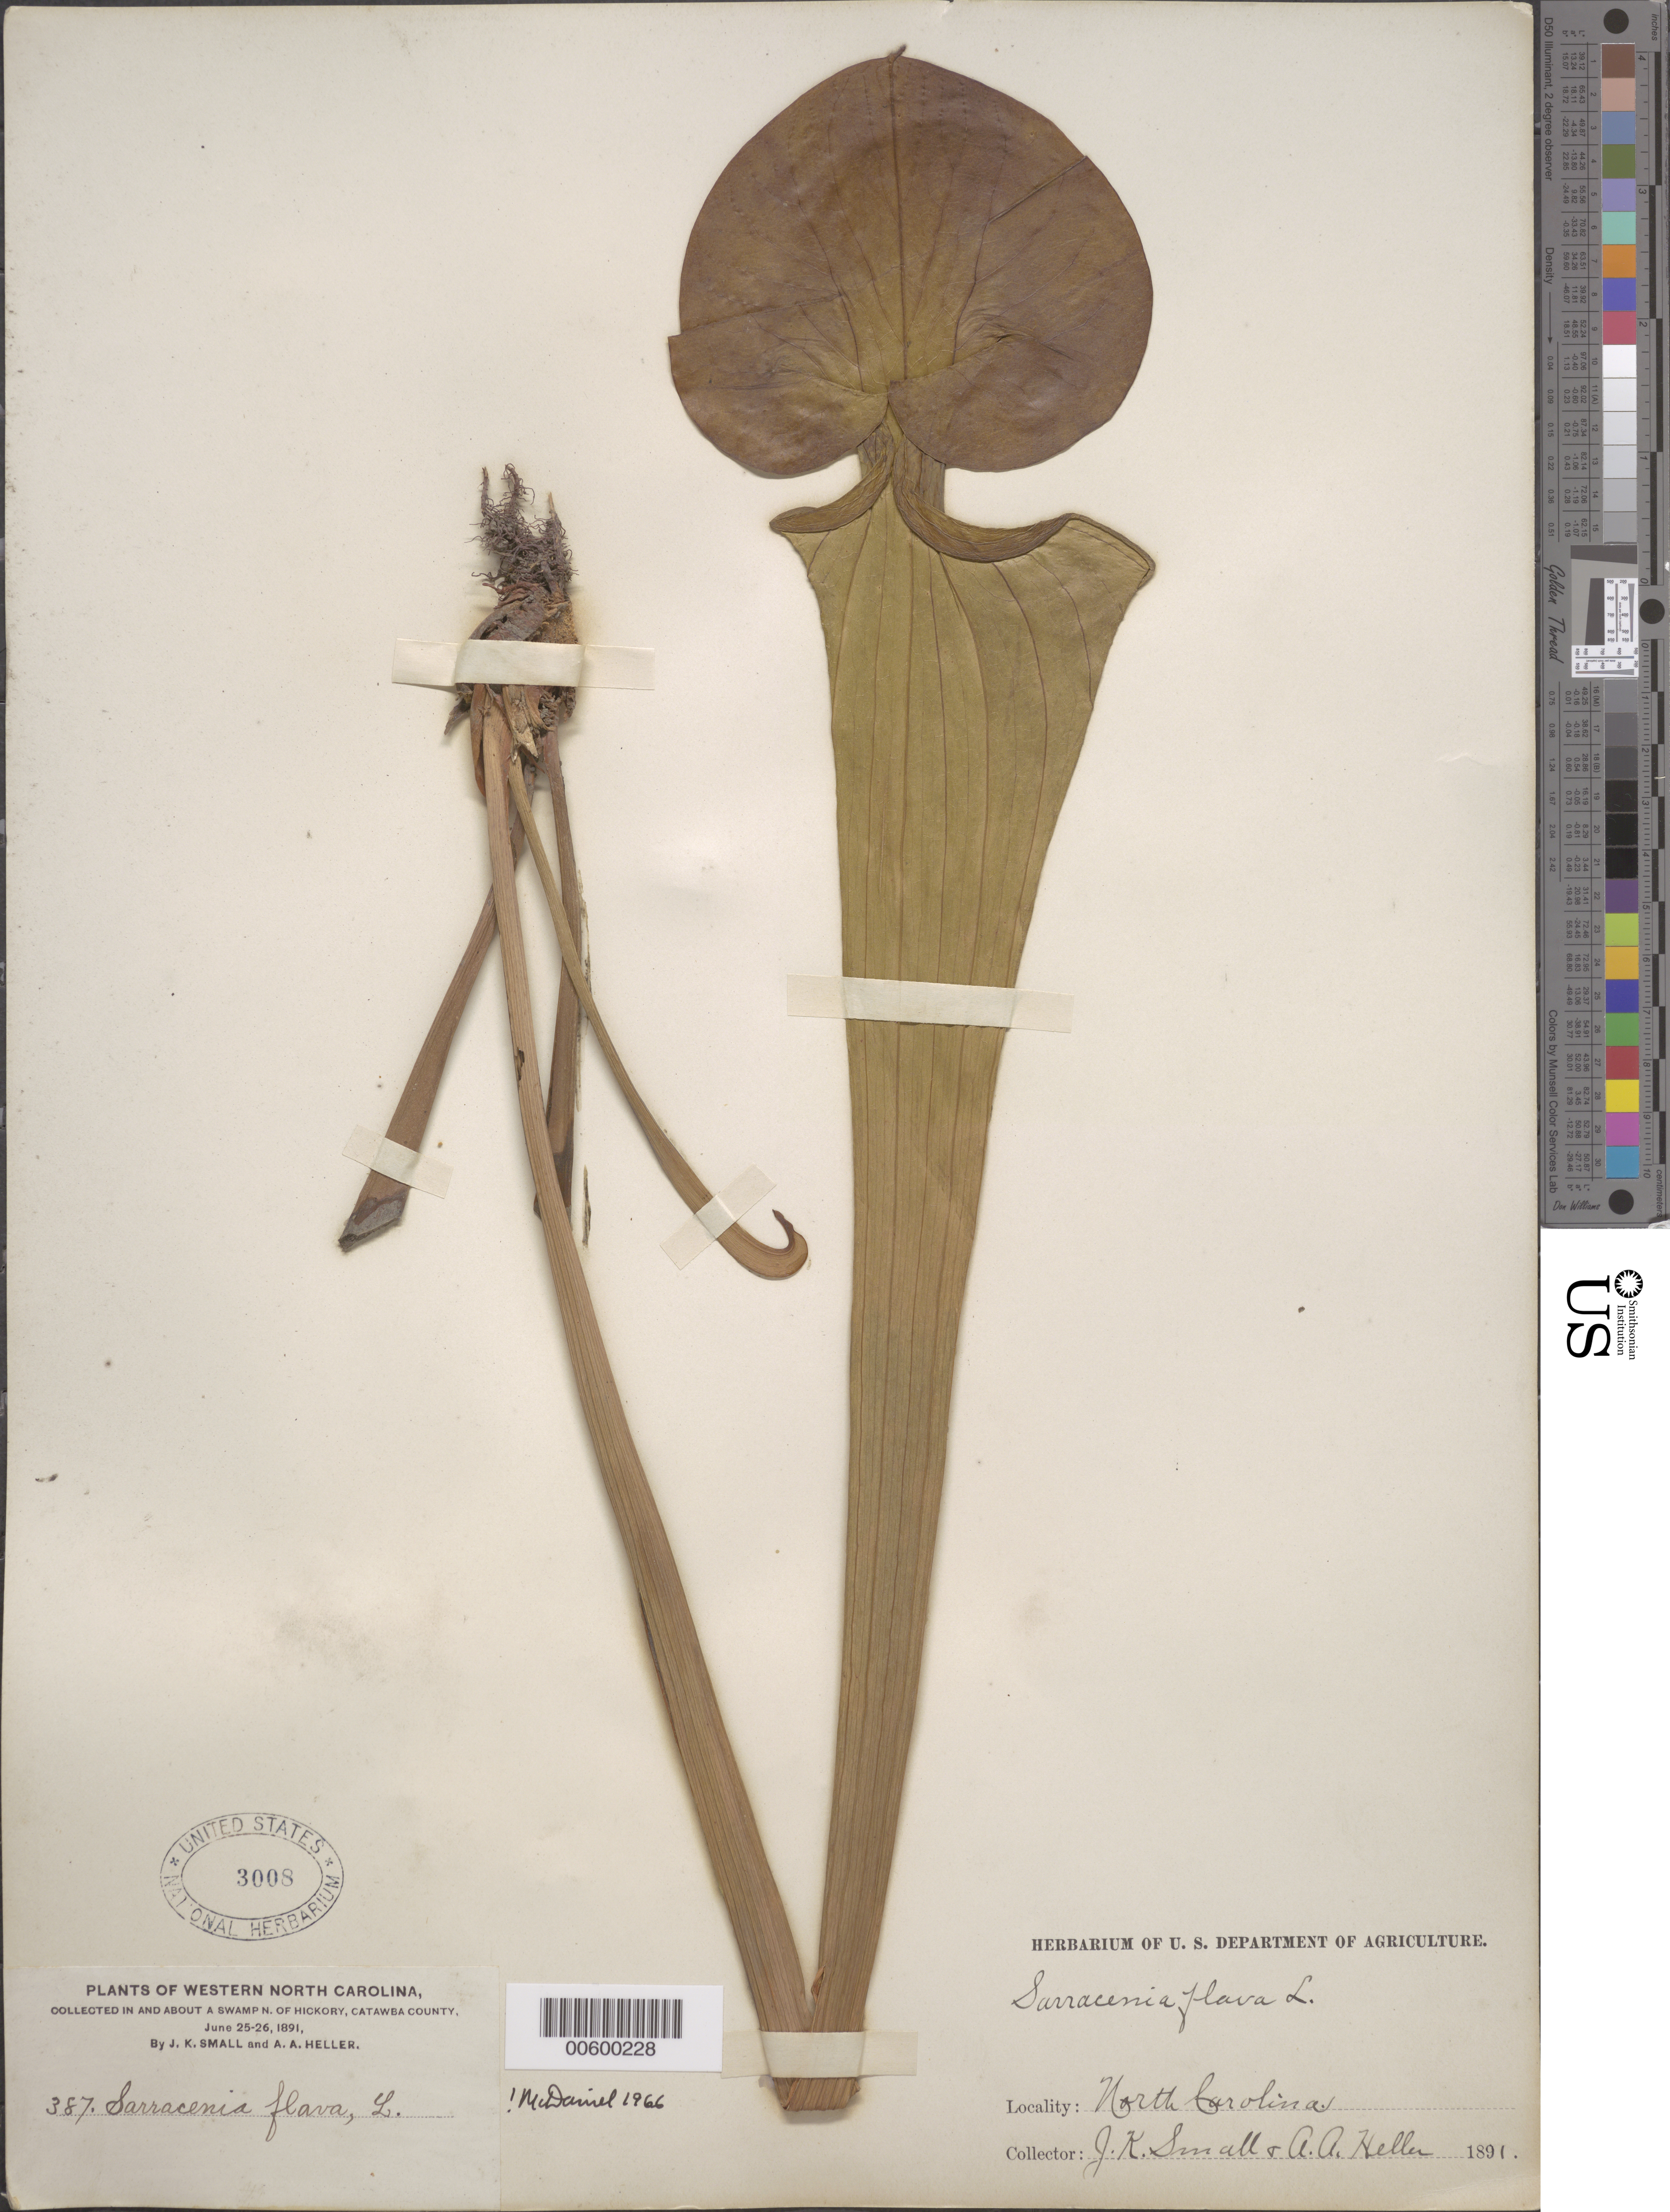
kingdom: Plantae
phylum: Tracheophyta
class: Magnoliopsida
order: Ericales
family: Sarraceniaceae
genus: Sarracenia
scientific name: Sarracenia flava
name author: L.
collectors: J. K. Small & A. A. Heller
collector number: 387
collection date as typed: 25 Jun 1891 to 26 Jun 1891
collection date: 1891-06-25/1891-06-26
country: United States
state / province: North Carolina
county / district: Catawba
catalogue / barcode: US 3008